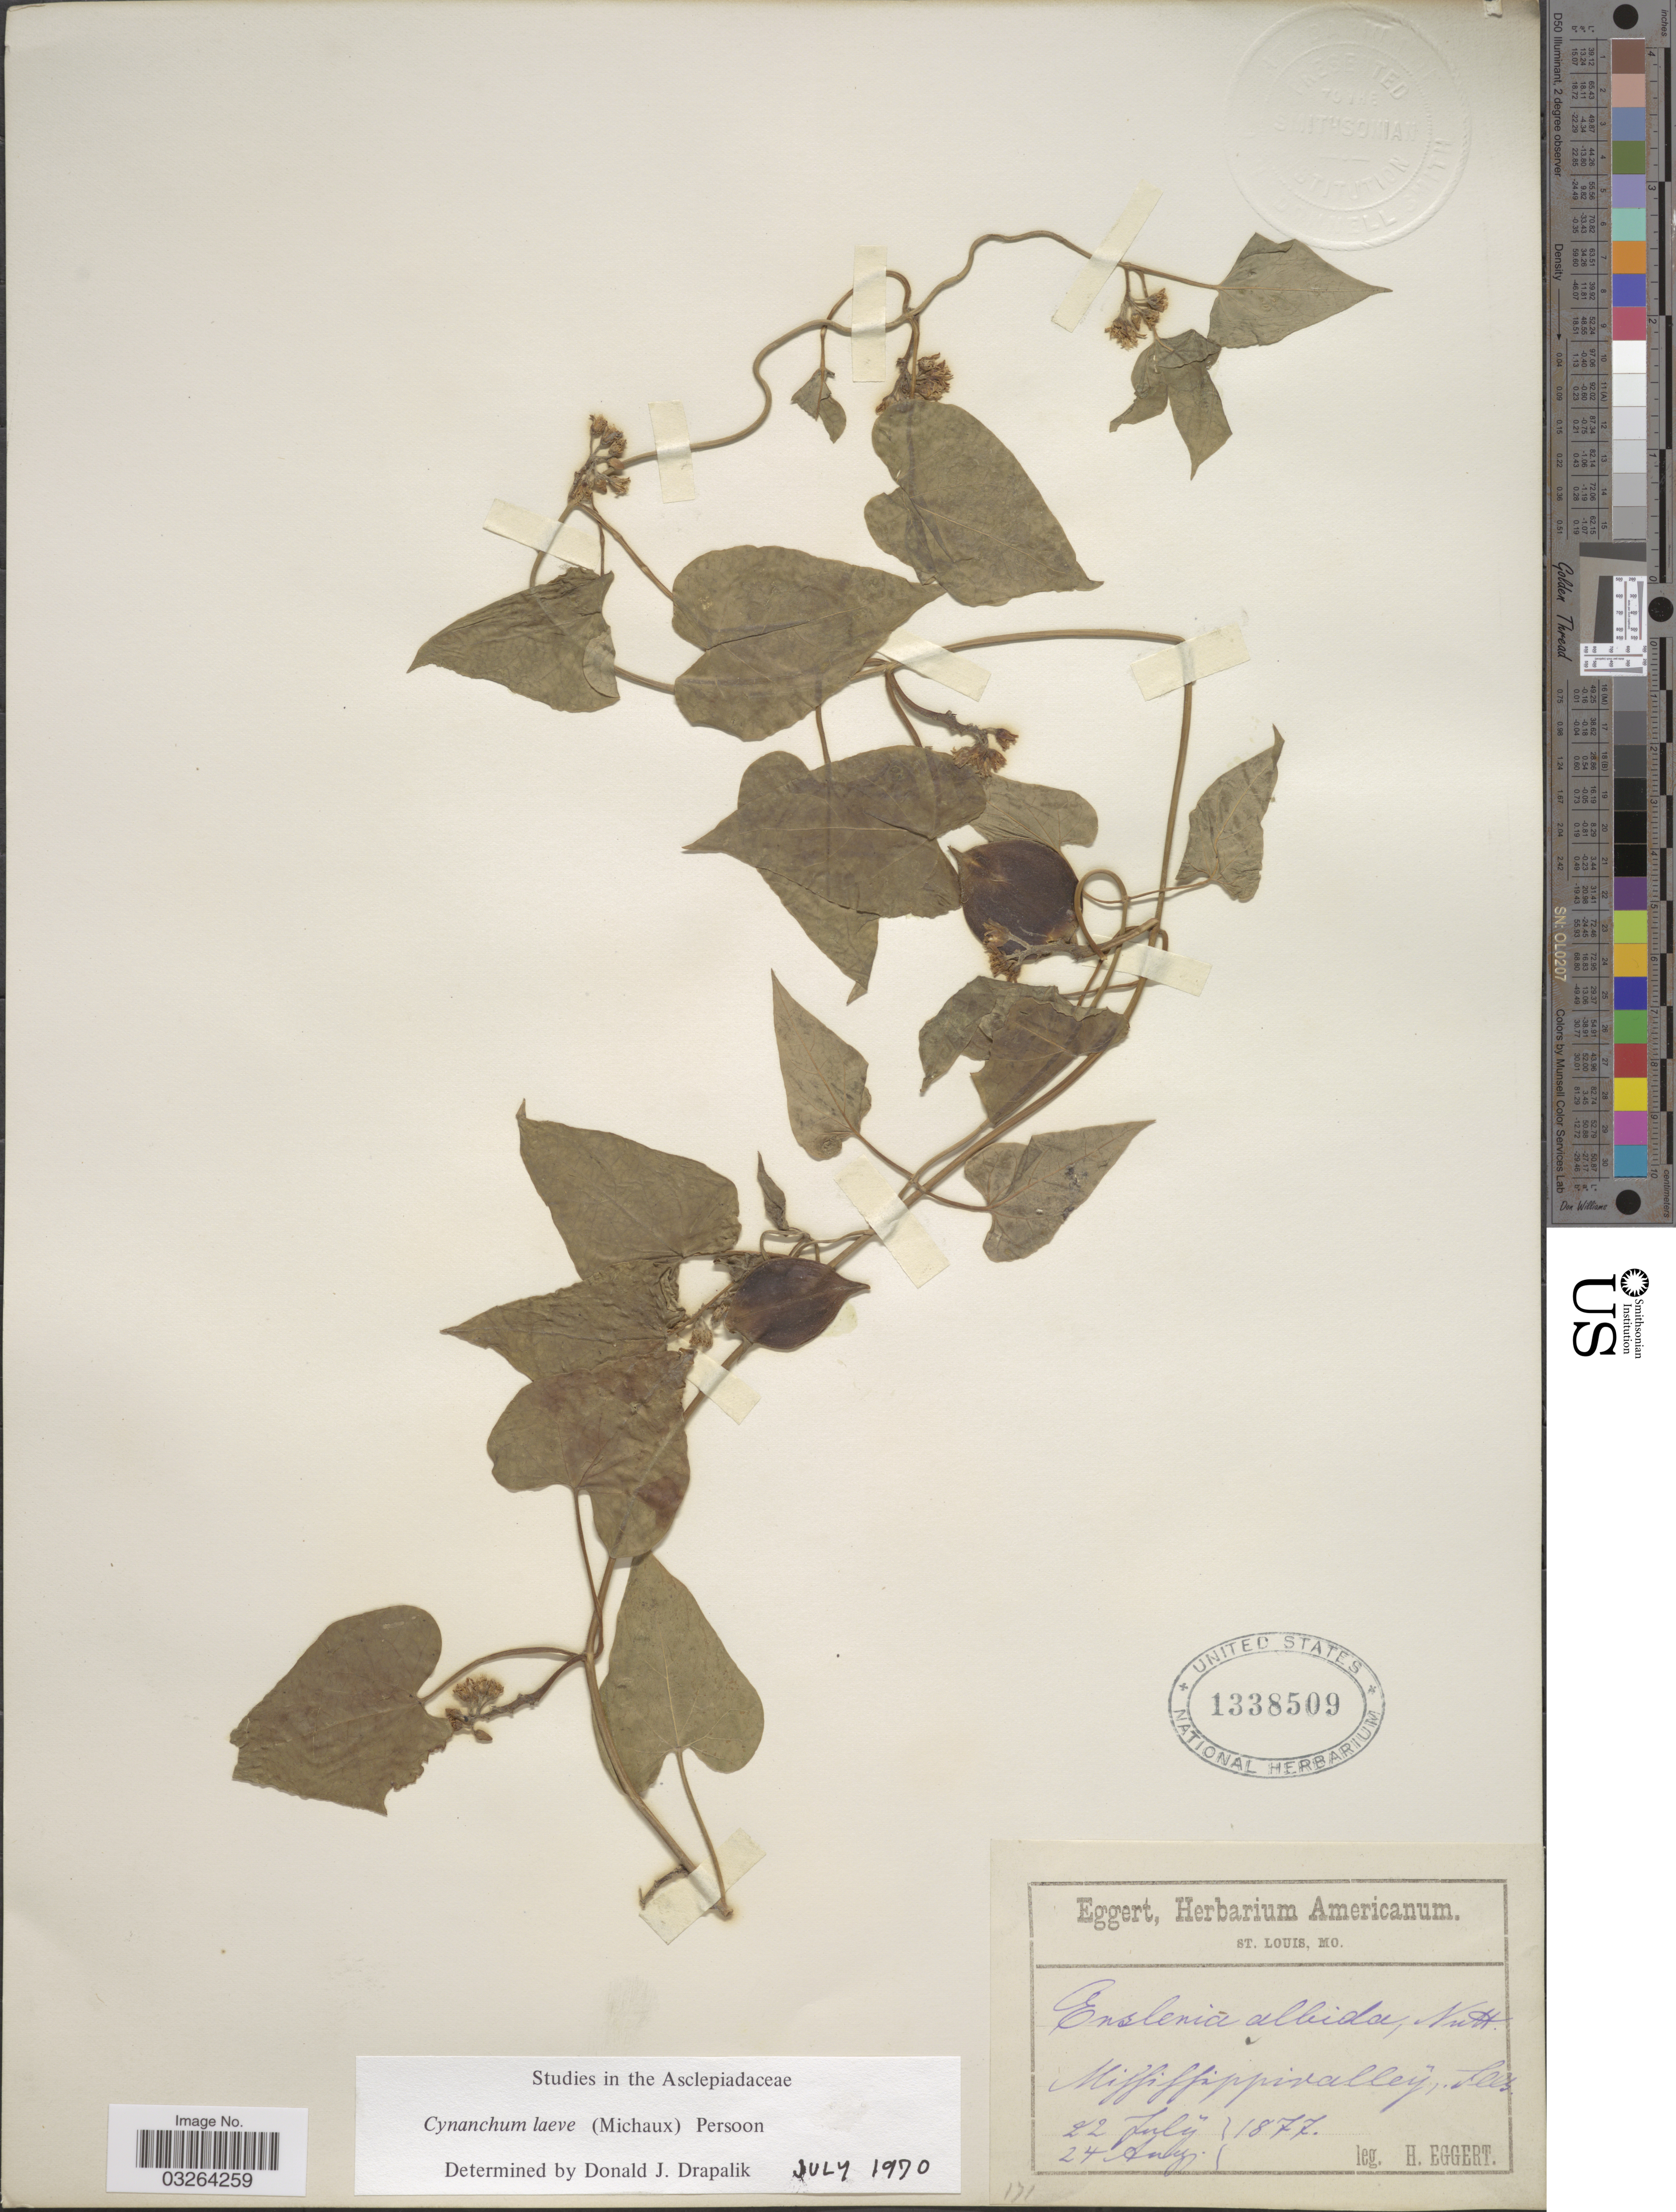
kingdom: Plantae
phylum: Tracheophyta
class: Magnoliopsida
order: Gentianales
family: Apocynaceae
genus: Cynanchum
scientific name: Cynanchum laeve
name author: (Michx.) Pers.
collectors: H. Eggert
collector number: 171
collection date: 1877-07-22/1877-08-24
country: United States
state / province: Illinois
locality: Mississippi valley, Ills.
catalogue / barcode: US 1338509